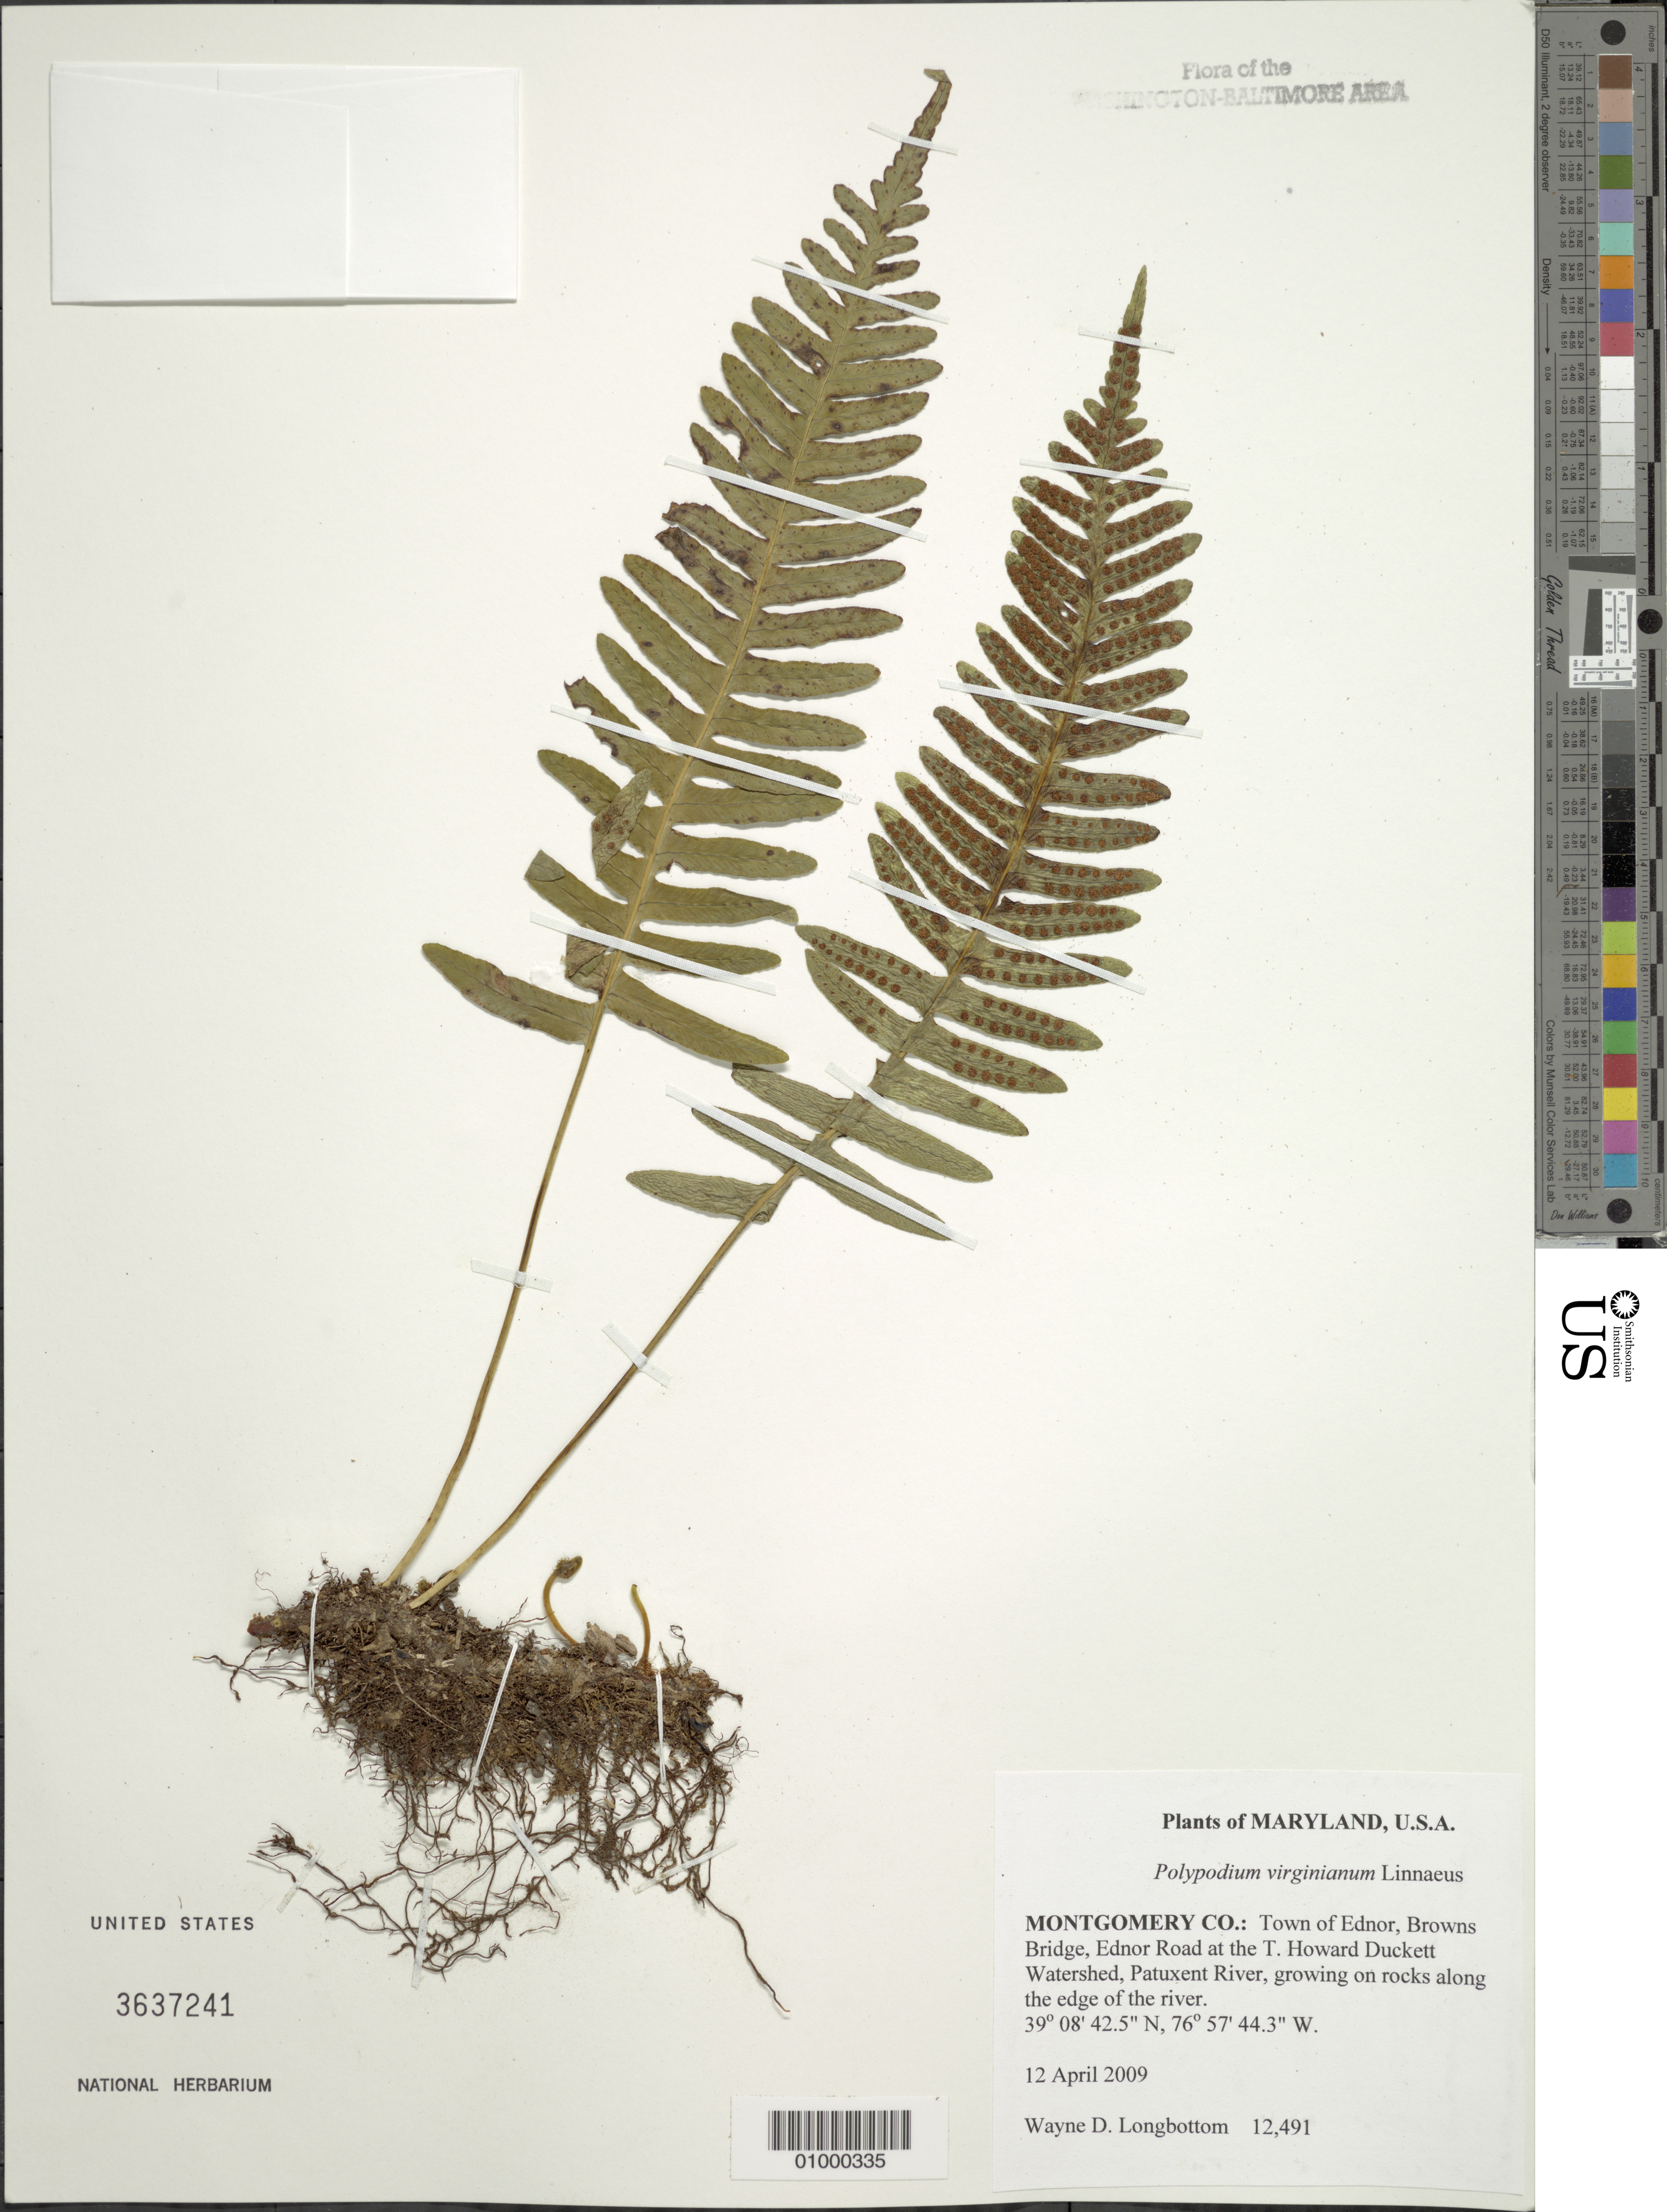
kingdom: Plantae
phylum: Tracheophyta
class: Polypodiopsida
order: Polypodiales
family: Polypodiaceae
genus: Polypodium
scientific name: Polypodium virginianum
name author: L.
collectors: W. D. Longbottom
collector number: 12491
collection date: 2009-04-12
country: United States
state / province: Maryland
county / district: Montgomery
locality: Town of Ednor, Browns Bridge, Endor Road at the T. Howard Duckett Watershed, Patuxent River, growing on rocks along the edge of the river.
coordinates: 39 08 42.5 N, 76 57 44.3 W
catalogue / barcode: US 3637241